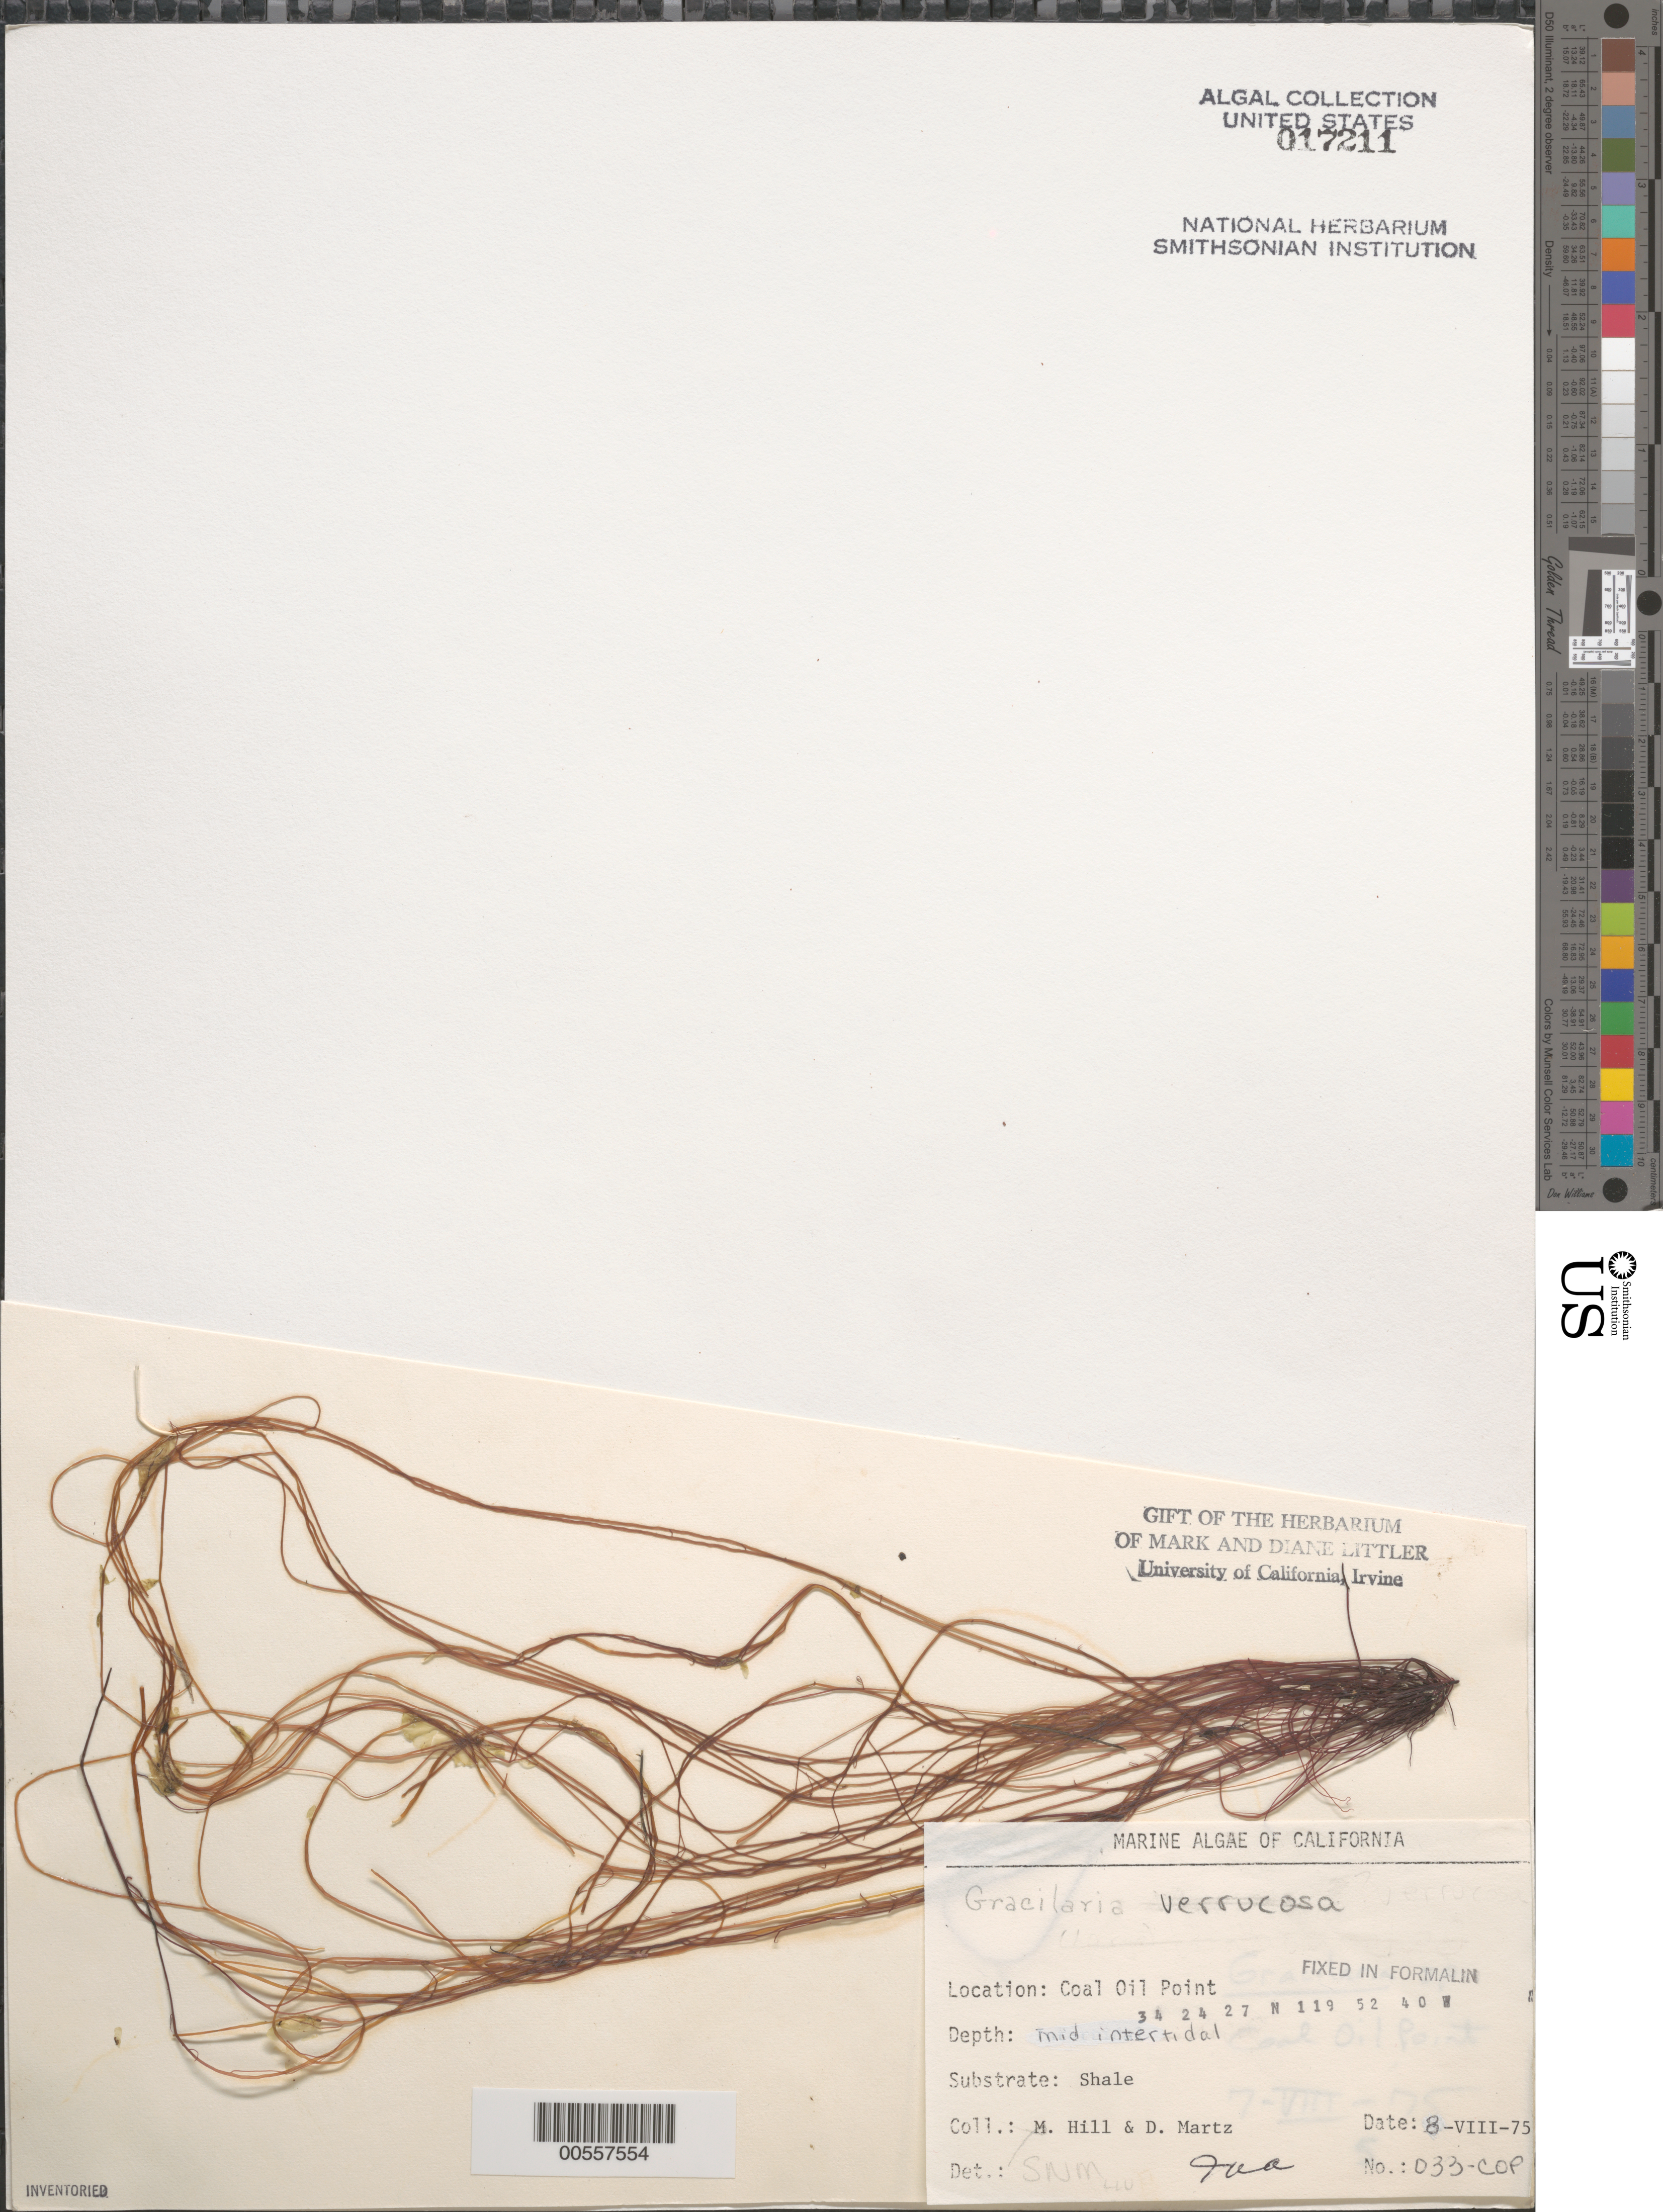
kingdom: Plantae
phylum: Rhodophyta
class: Florideophyceae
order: Gracilariales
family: Gracilariaceae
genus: Gracilariopsis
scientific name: Gracilariopsis longissima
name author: (S.G. Gmel.) Steentoft et al.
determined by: Algae name updating Project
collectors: M. Hill & D. Martz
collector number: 033-cop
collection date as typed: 08 Aug 1975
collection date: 1975-08-08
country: United States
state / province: California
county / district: Santa Barbara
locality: Coal Oil Point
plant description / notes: BLM-SOCALBIGHT Rocky Intertidal Survey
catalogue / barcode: US 17211